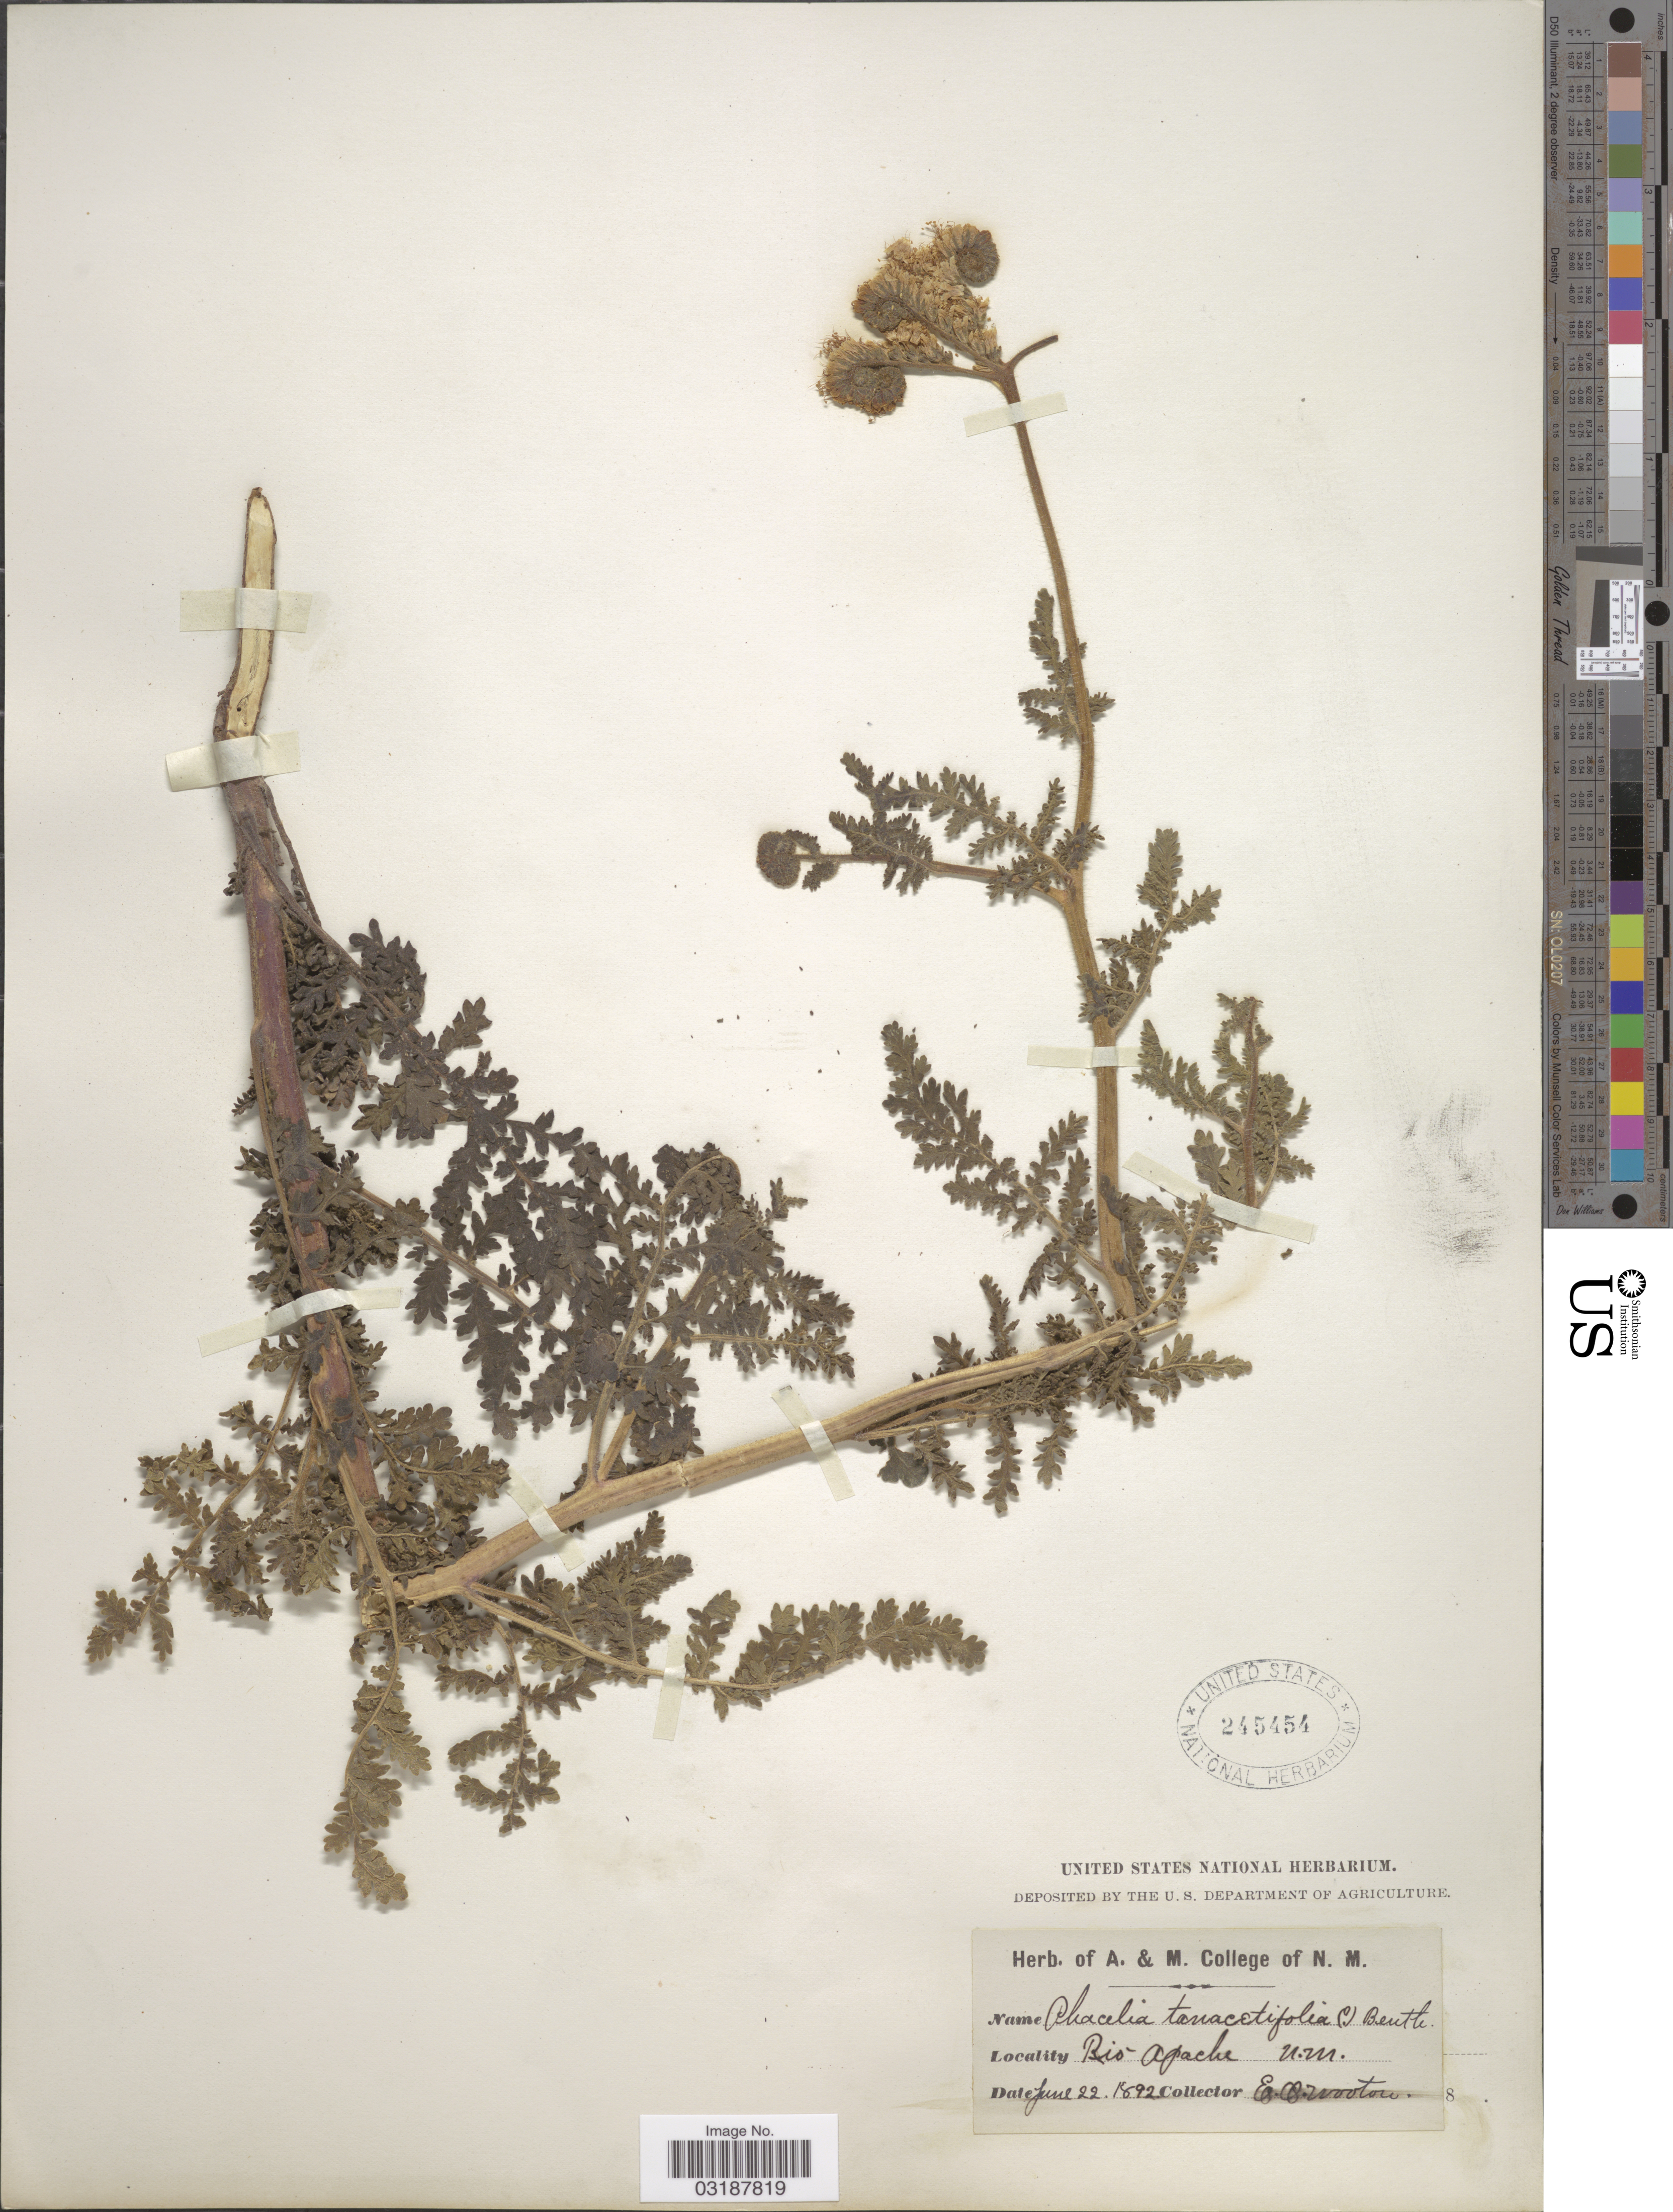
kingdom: Plantae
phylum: Tracheophyta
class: Magnoliopsida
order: Boraginales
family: Hydrophyllaceae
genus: Phacelia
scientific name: Phacelia sp.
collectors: E. O. Wooton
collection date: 1892-06-22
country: United States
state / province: New Mexico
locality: Rio Apache, N.M.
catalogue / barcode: US 245454